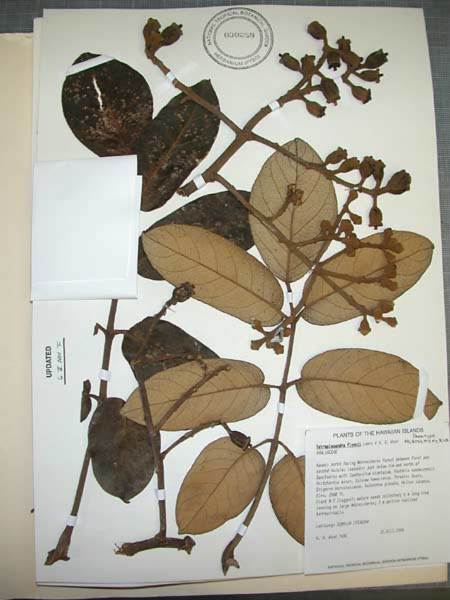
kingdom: Plantae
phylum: Tracheophyta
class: Magnoliopsida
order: Apiales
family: Araliaceae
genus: Polyscias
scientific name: Polyscias flynnii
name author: (Lowry & K.R. Wood) Lowry & G. M. Plunkett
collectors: K. R. Wood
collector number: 7456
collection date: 2003-12-06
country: United States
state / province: Hawaii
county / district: Kaui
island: Kaua'i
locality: Kalalau